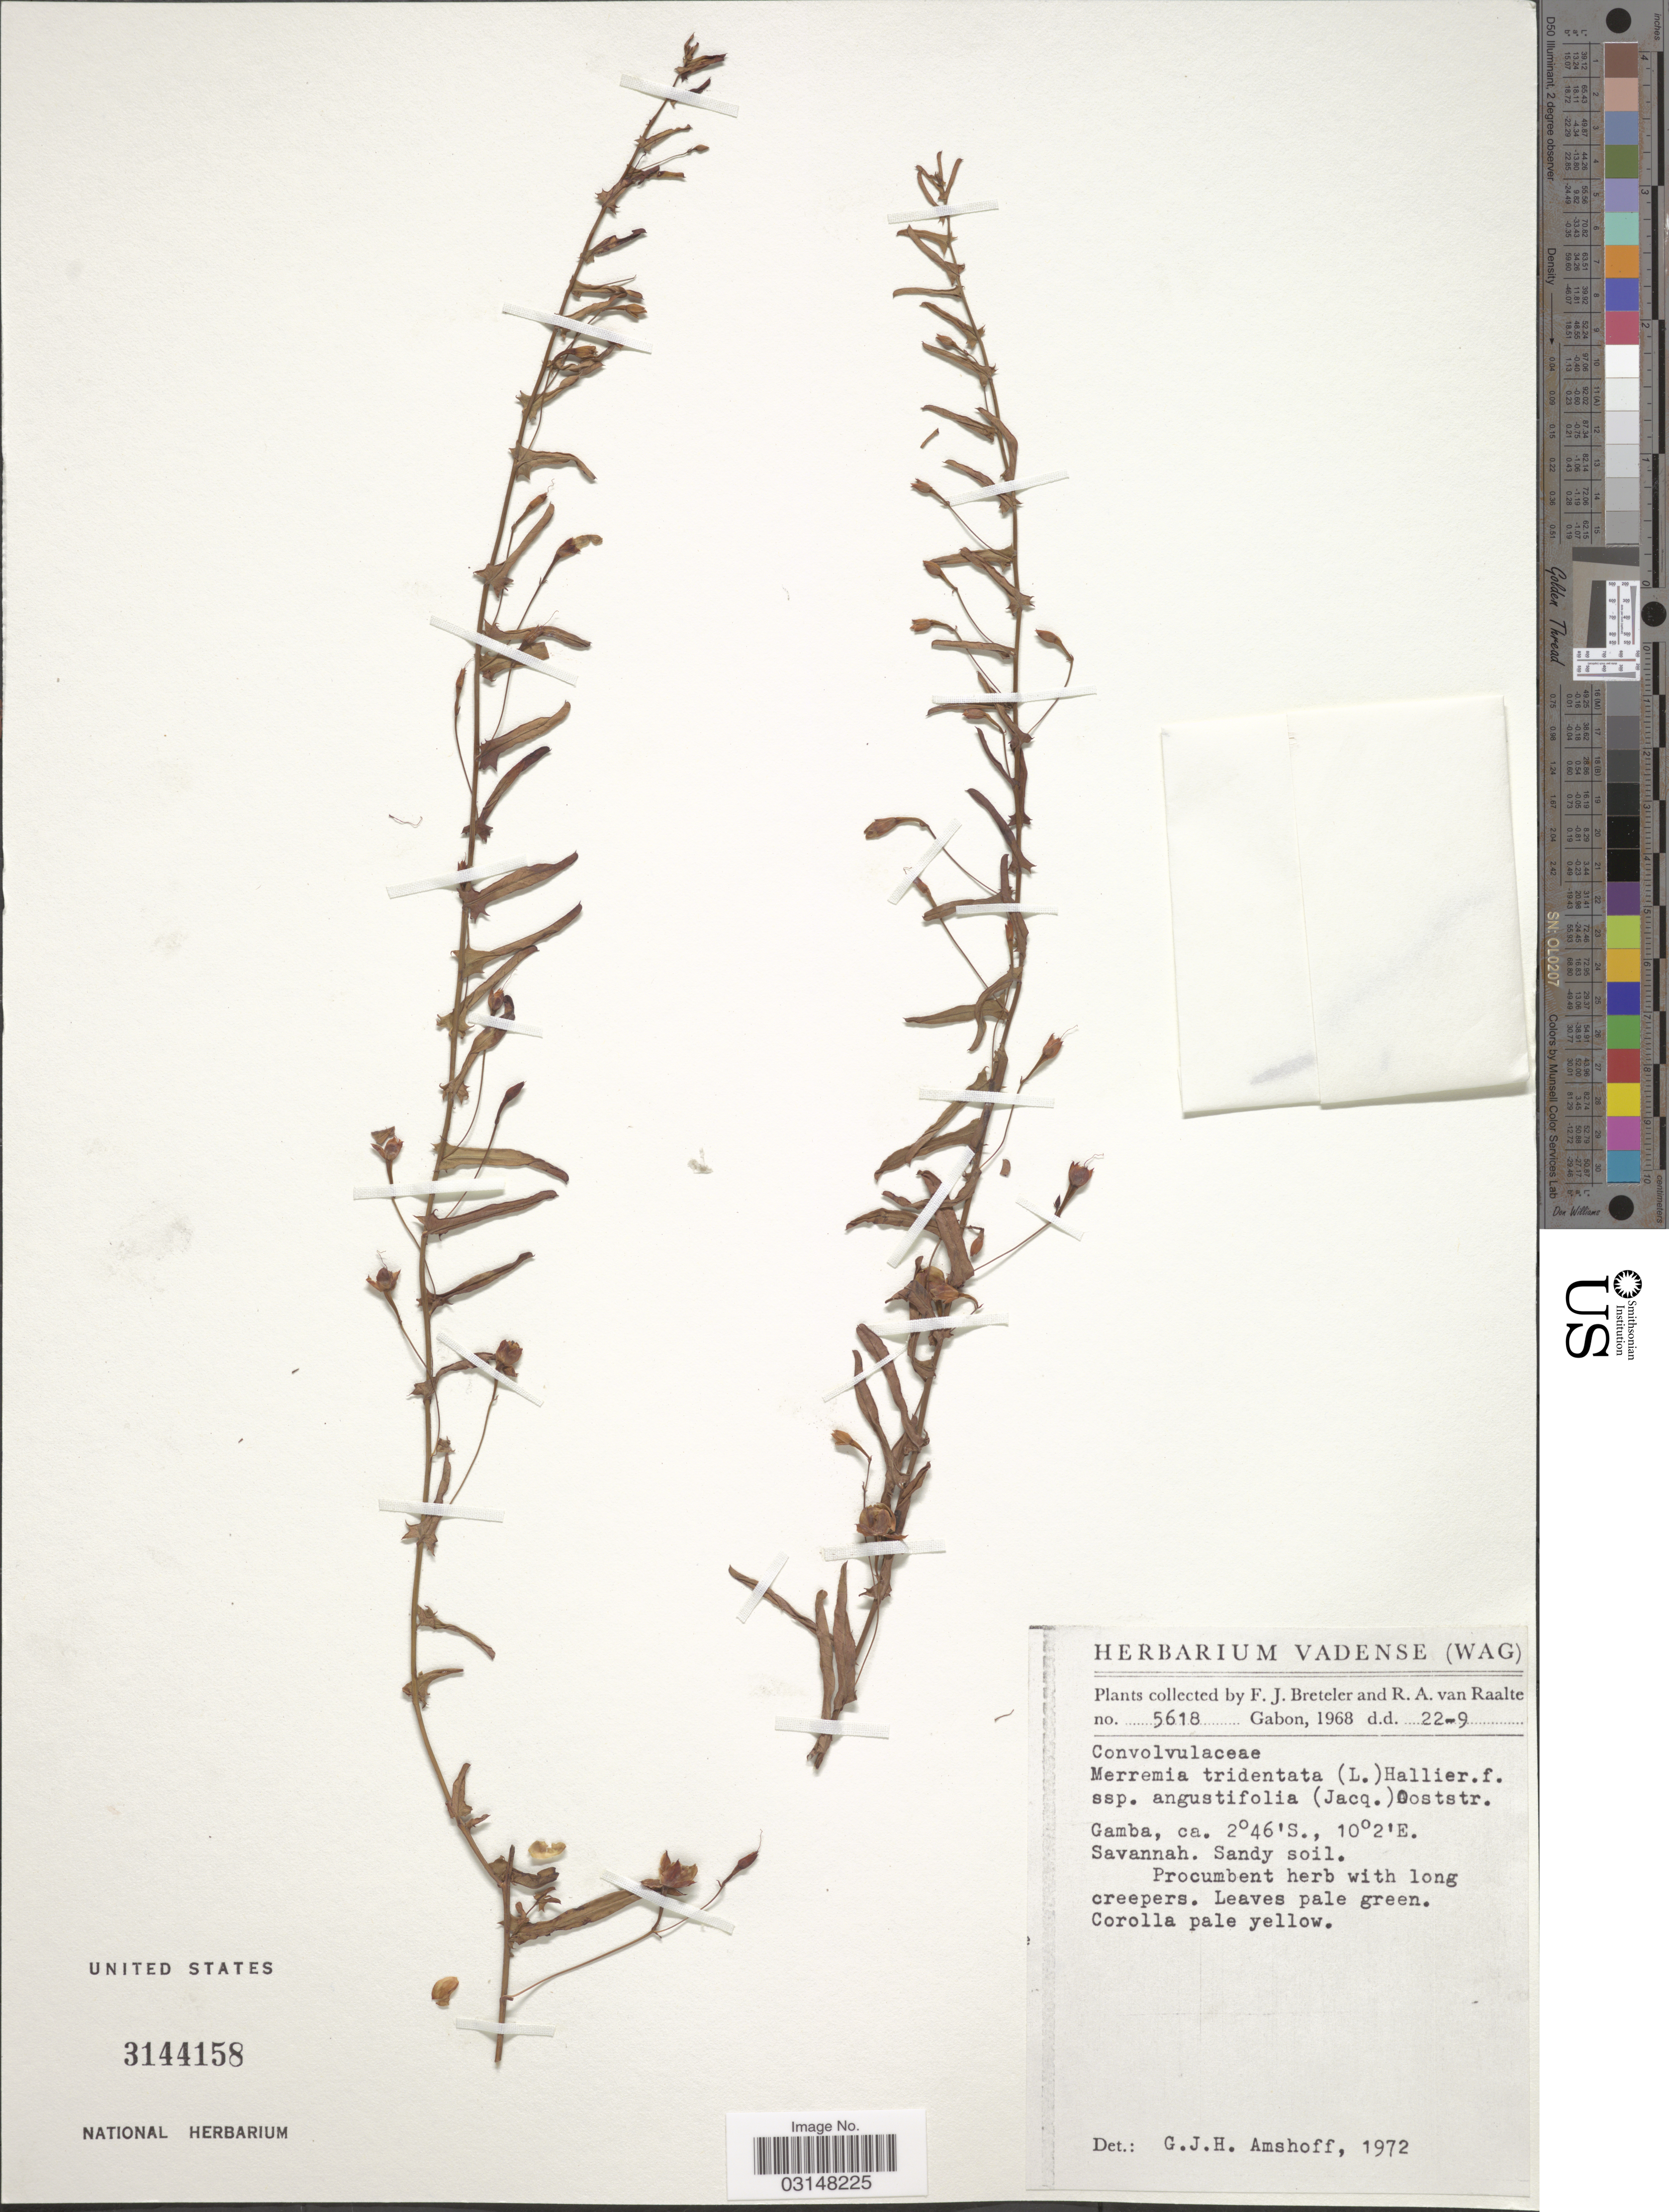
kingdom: Plantae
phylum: Tracheophyta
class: Magnoliopsida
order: Solanales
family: Convolvulaceae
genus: Xenostegia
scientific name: Xenostegia tridentata subsp. angustifolia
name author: Lejoly & Lisowski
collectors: F. J. Breteler & R. Van Raalte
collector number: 5618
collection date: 1968-09-22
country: Gabon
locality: Gamba.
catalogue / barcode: US 3144158